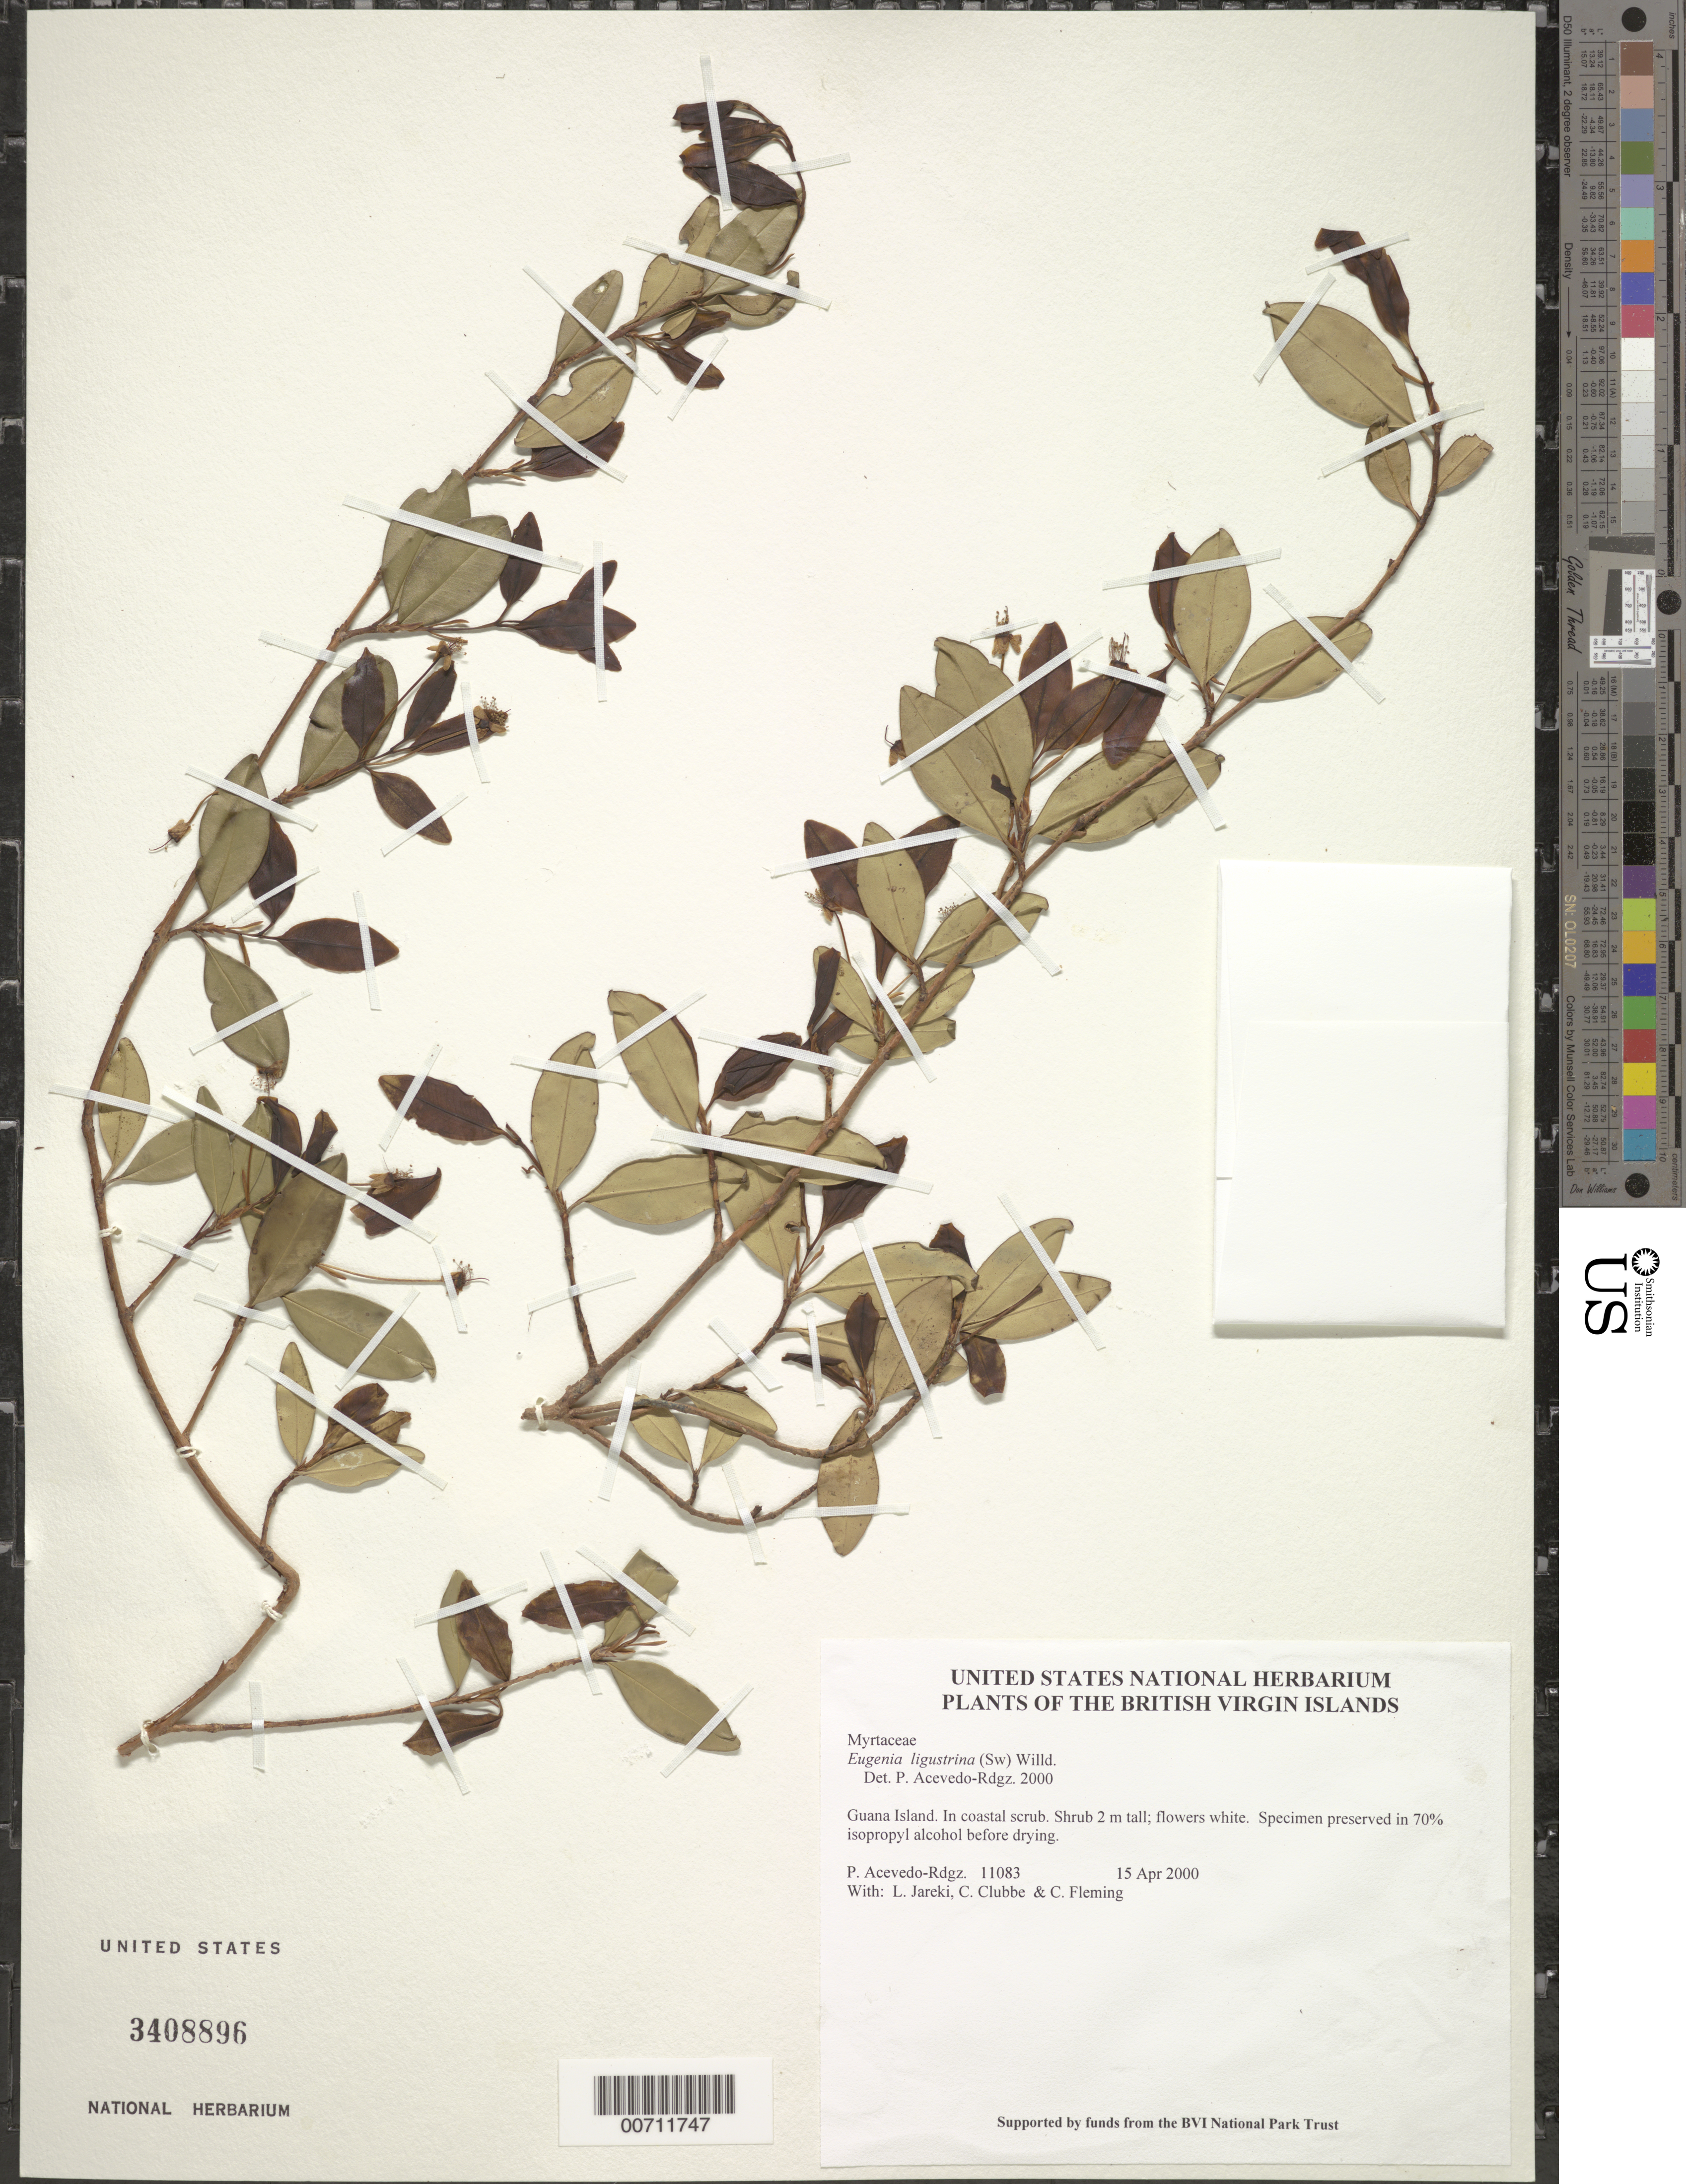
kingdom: Plantae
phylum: Tracheophyta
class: Magnoliopsida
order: Myrtales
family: Myrtaceae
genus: Eugenia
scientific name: Eugenia ligustrina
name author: (Sw.) Willd.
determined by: Acevedo-Rodríguez, P., (BOT), Smithsonian Institution - National Museum of Natural History (UNITED STATES)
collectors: P. Acevedo-Rodr., L. Jareki, C. Clubbe & C. Fleming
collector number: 11083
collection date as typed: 15 Apr 2000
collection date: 2000-04-15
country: British Virgin Islands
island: Guana Island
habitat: In coastal scrub.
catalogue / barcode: US 3408896